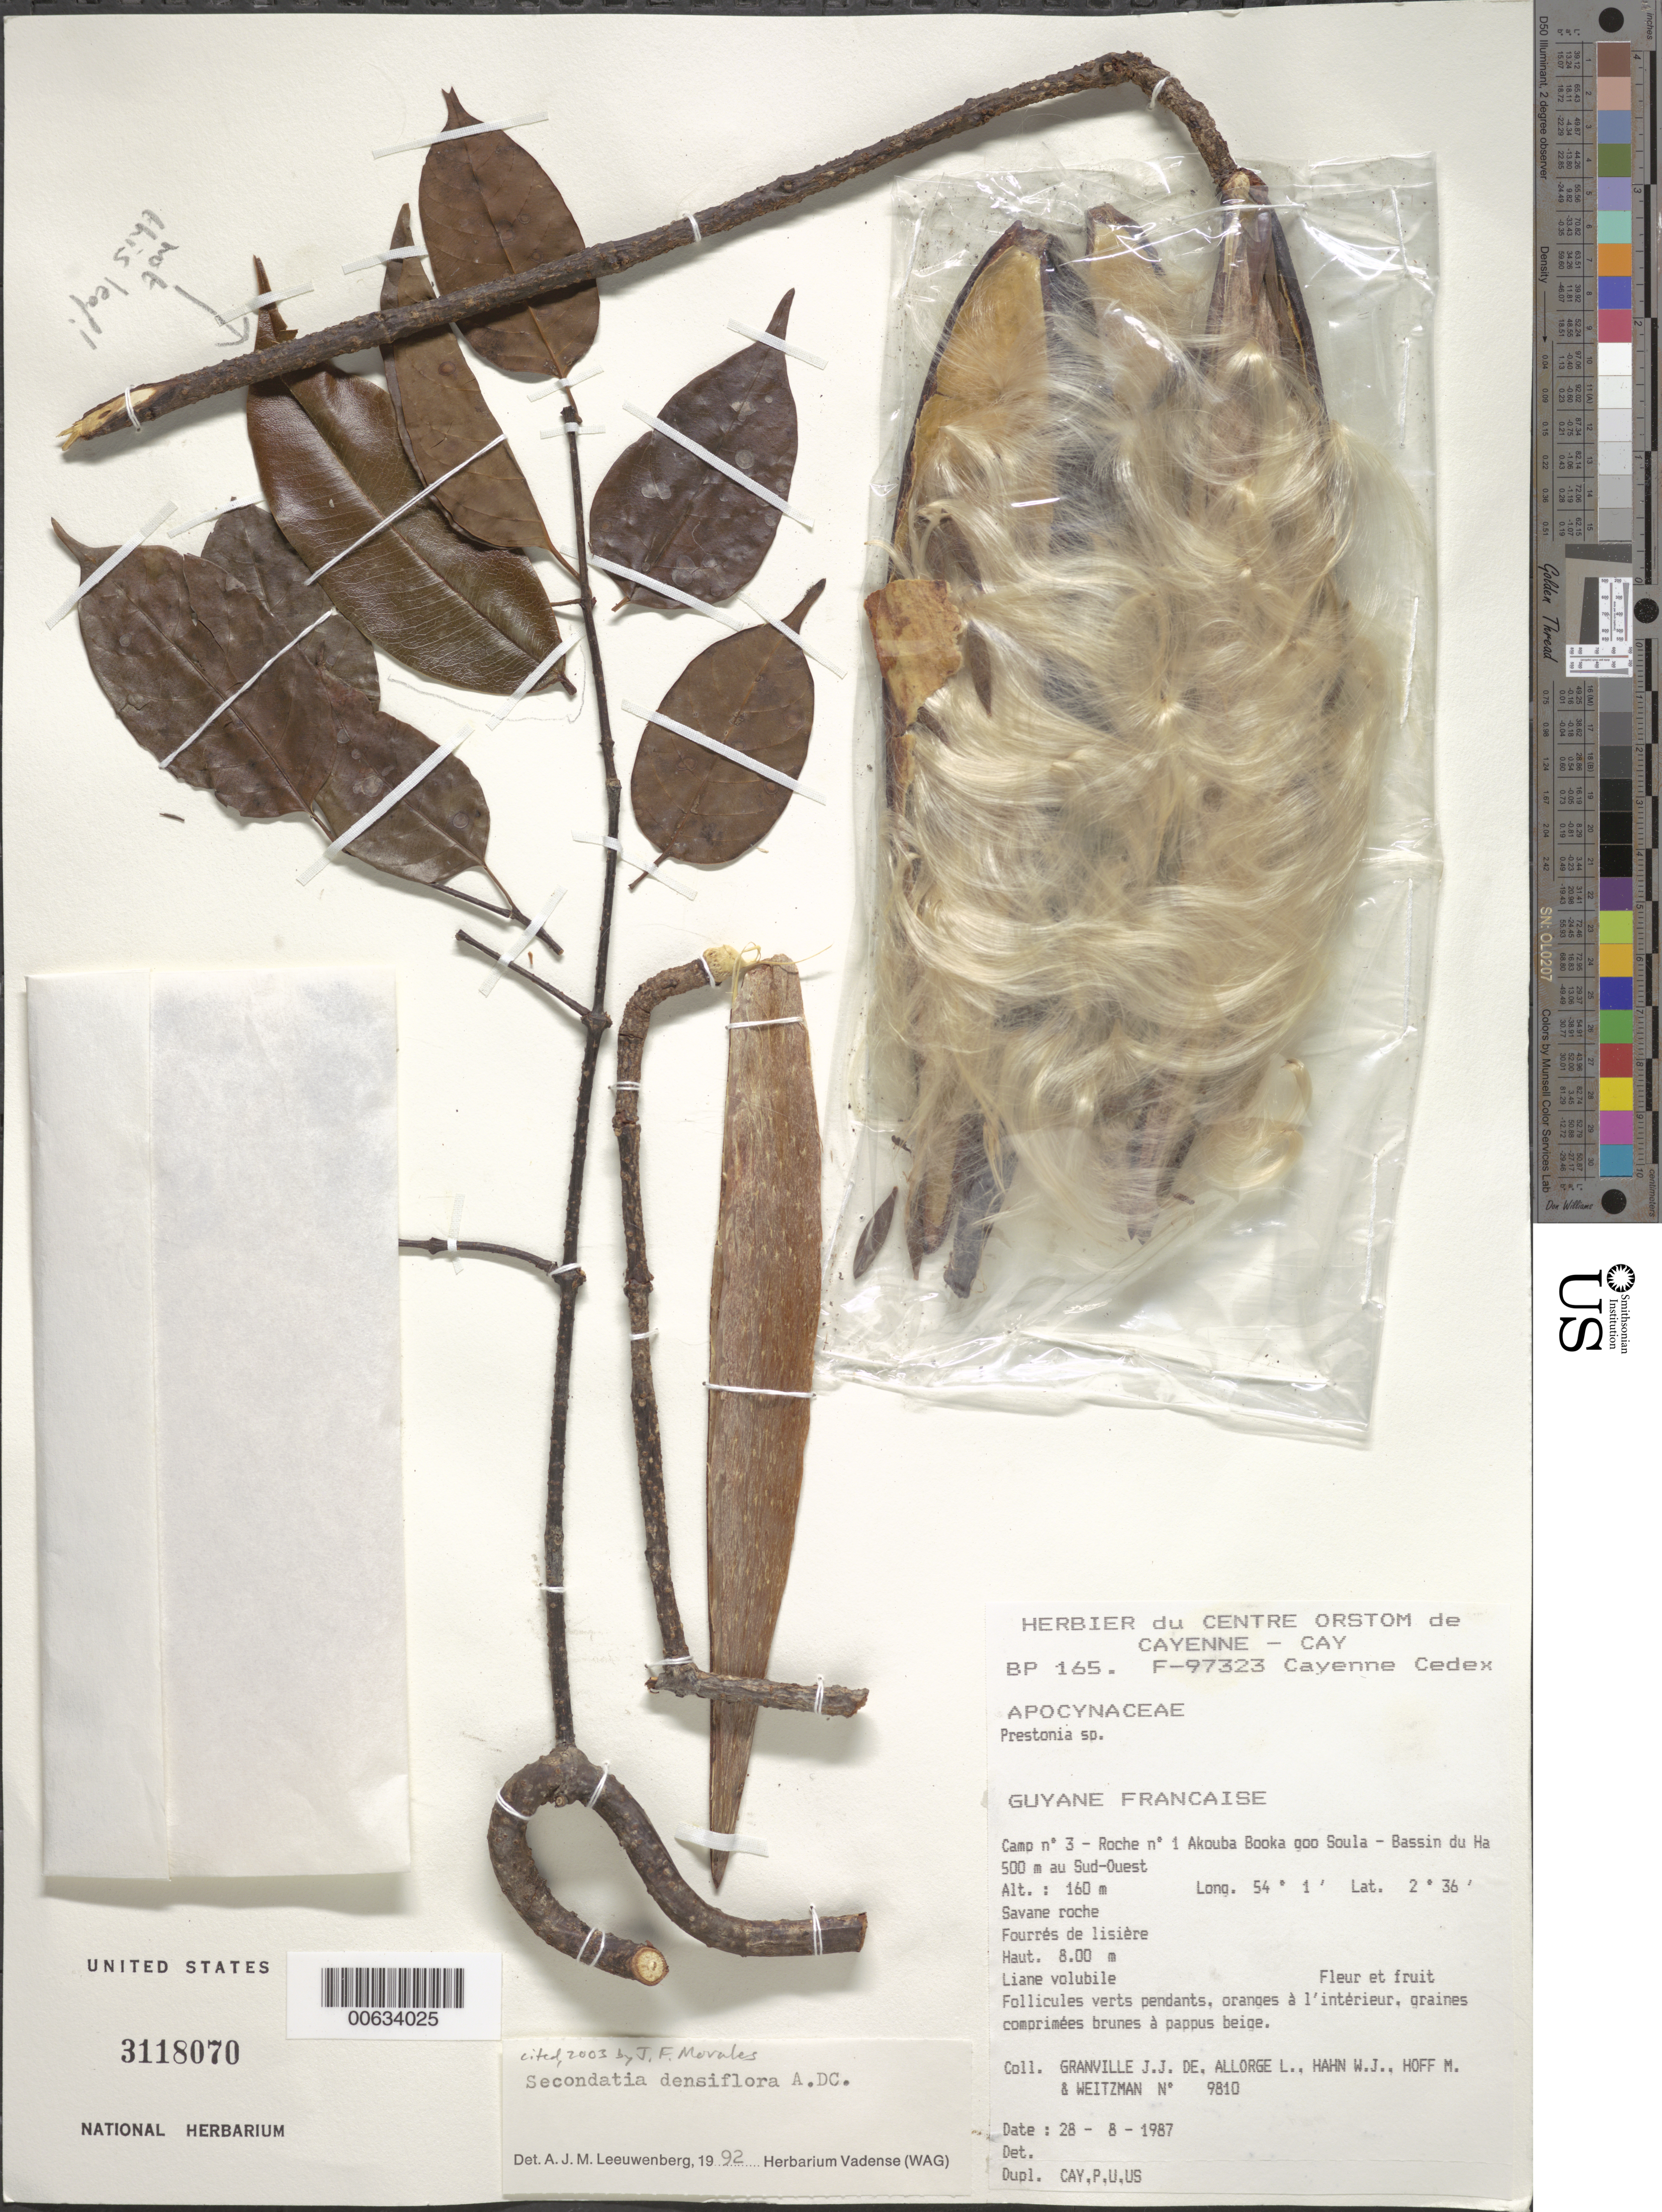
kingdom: Plantae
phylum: Tracheophyta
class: Magnoliopsida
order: Gentianales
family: Apocynaceae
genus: Secondatia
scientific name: Secondatia densiflora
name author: A. DC.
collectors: J.-J. de Granville, L. Allorge, W. J. Hahn, M. Hoff & Weitzman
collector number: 9810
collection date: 1987-08-28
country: French Guiana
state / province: Cayenne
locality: Camp nº 3 - Roche nº 1 Akouba Booka goo Soula - Bassin du Ha 500 m au Sud-Ouest.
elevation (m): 160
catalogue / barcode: US 3118070